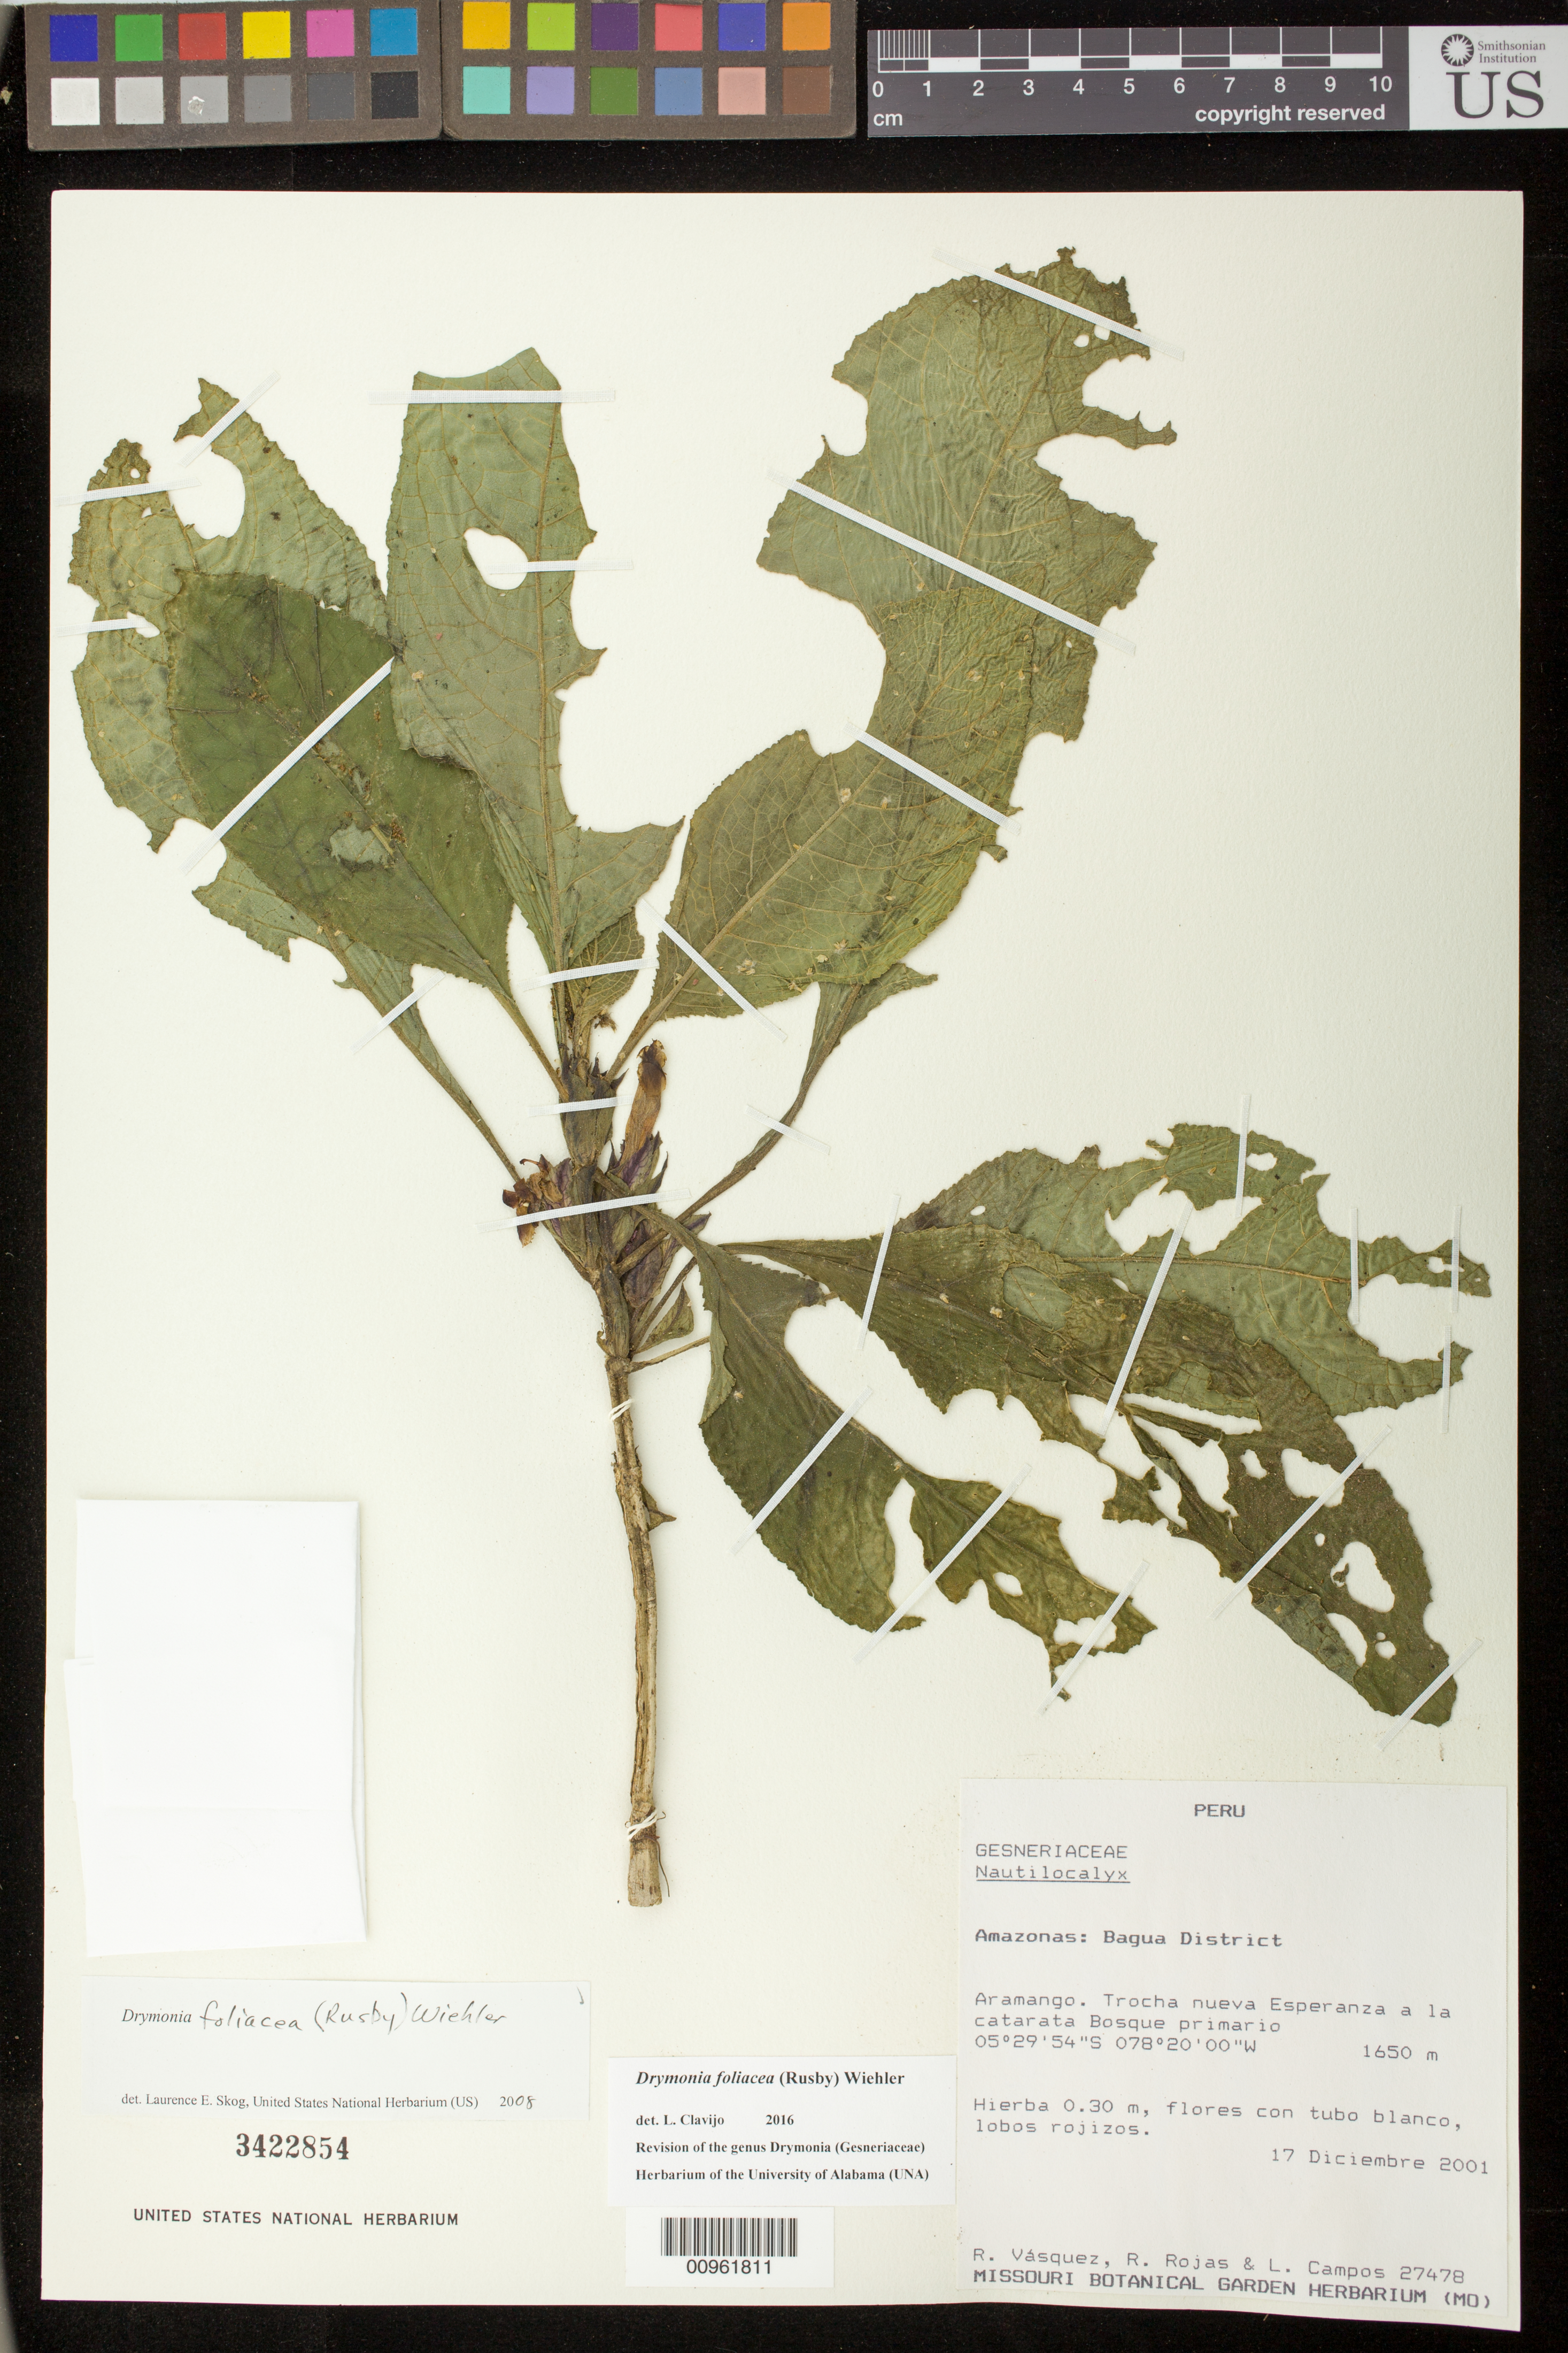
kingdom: Plantae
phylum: Tracheophyta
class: Magnoliopsida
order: Lamiales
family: Gesneriaceae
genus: Drymonia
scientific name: Drymonia foliacea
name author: (Rusby) Wiehler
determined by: Skog, Laurence E.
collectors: R. Vásquez, R. Rojas & L. Campos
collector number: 27478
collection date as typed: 17 Dec 2001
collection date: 2001-12-17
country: Peru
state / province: Amazonas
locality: Amazonas: Bagua District. Aramango, trocha nueva Esperanza a la Catarata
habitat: Bosque primario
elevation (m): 1650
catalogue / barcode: US 3422854